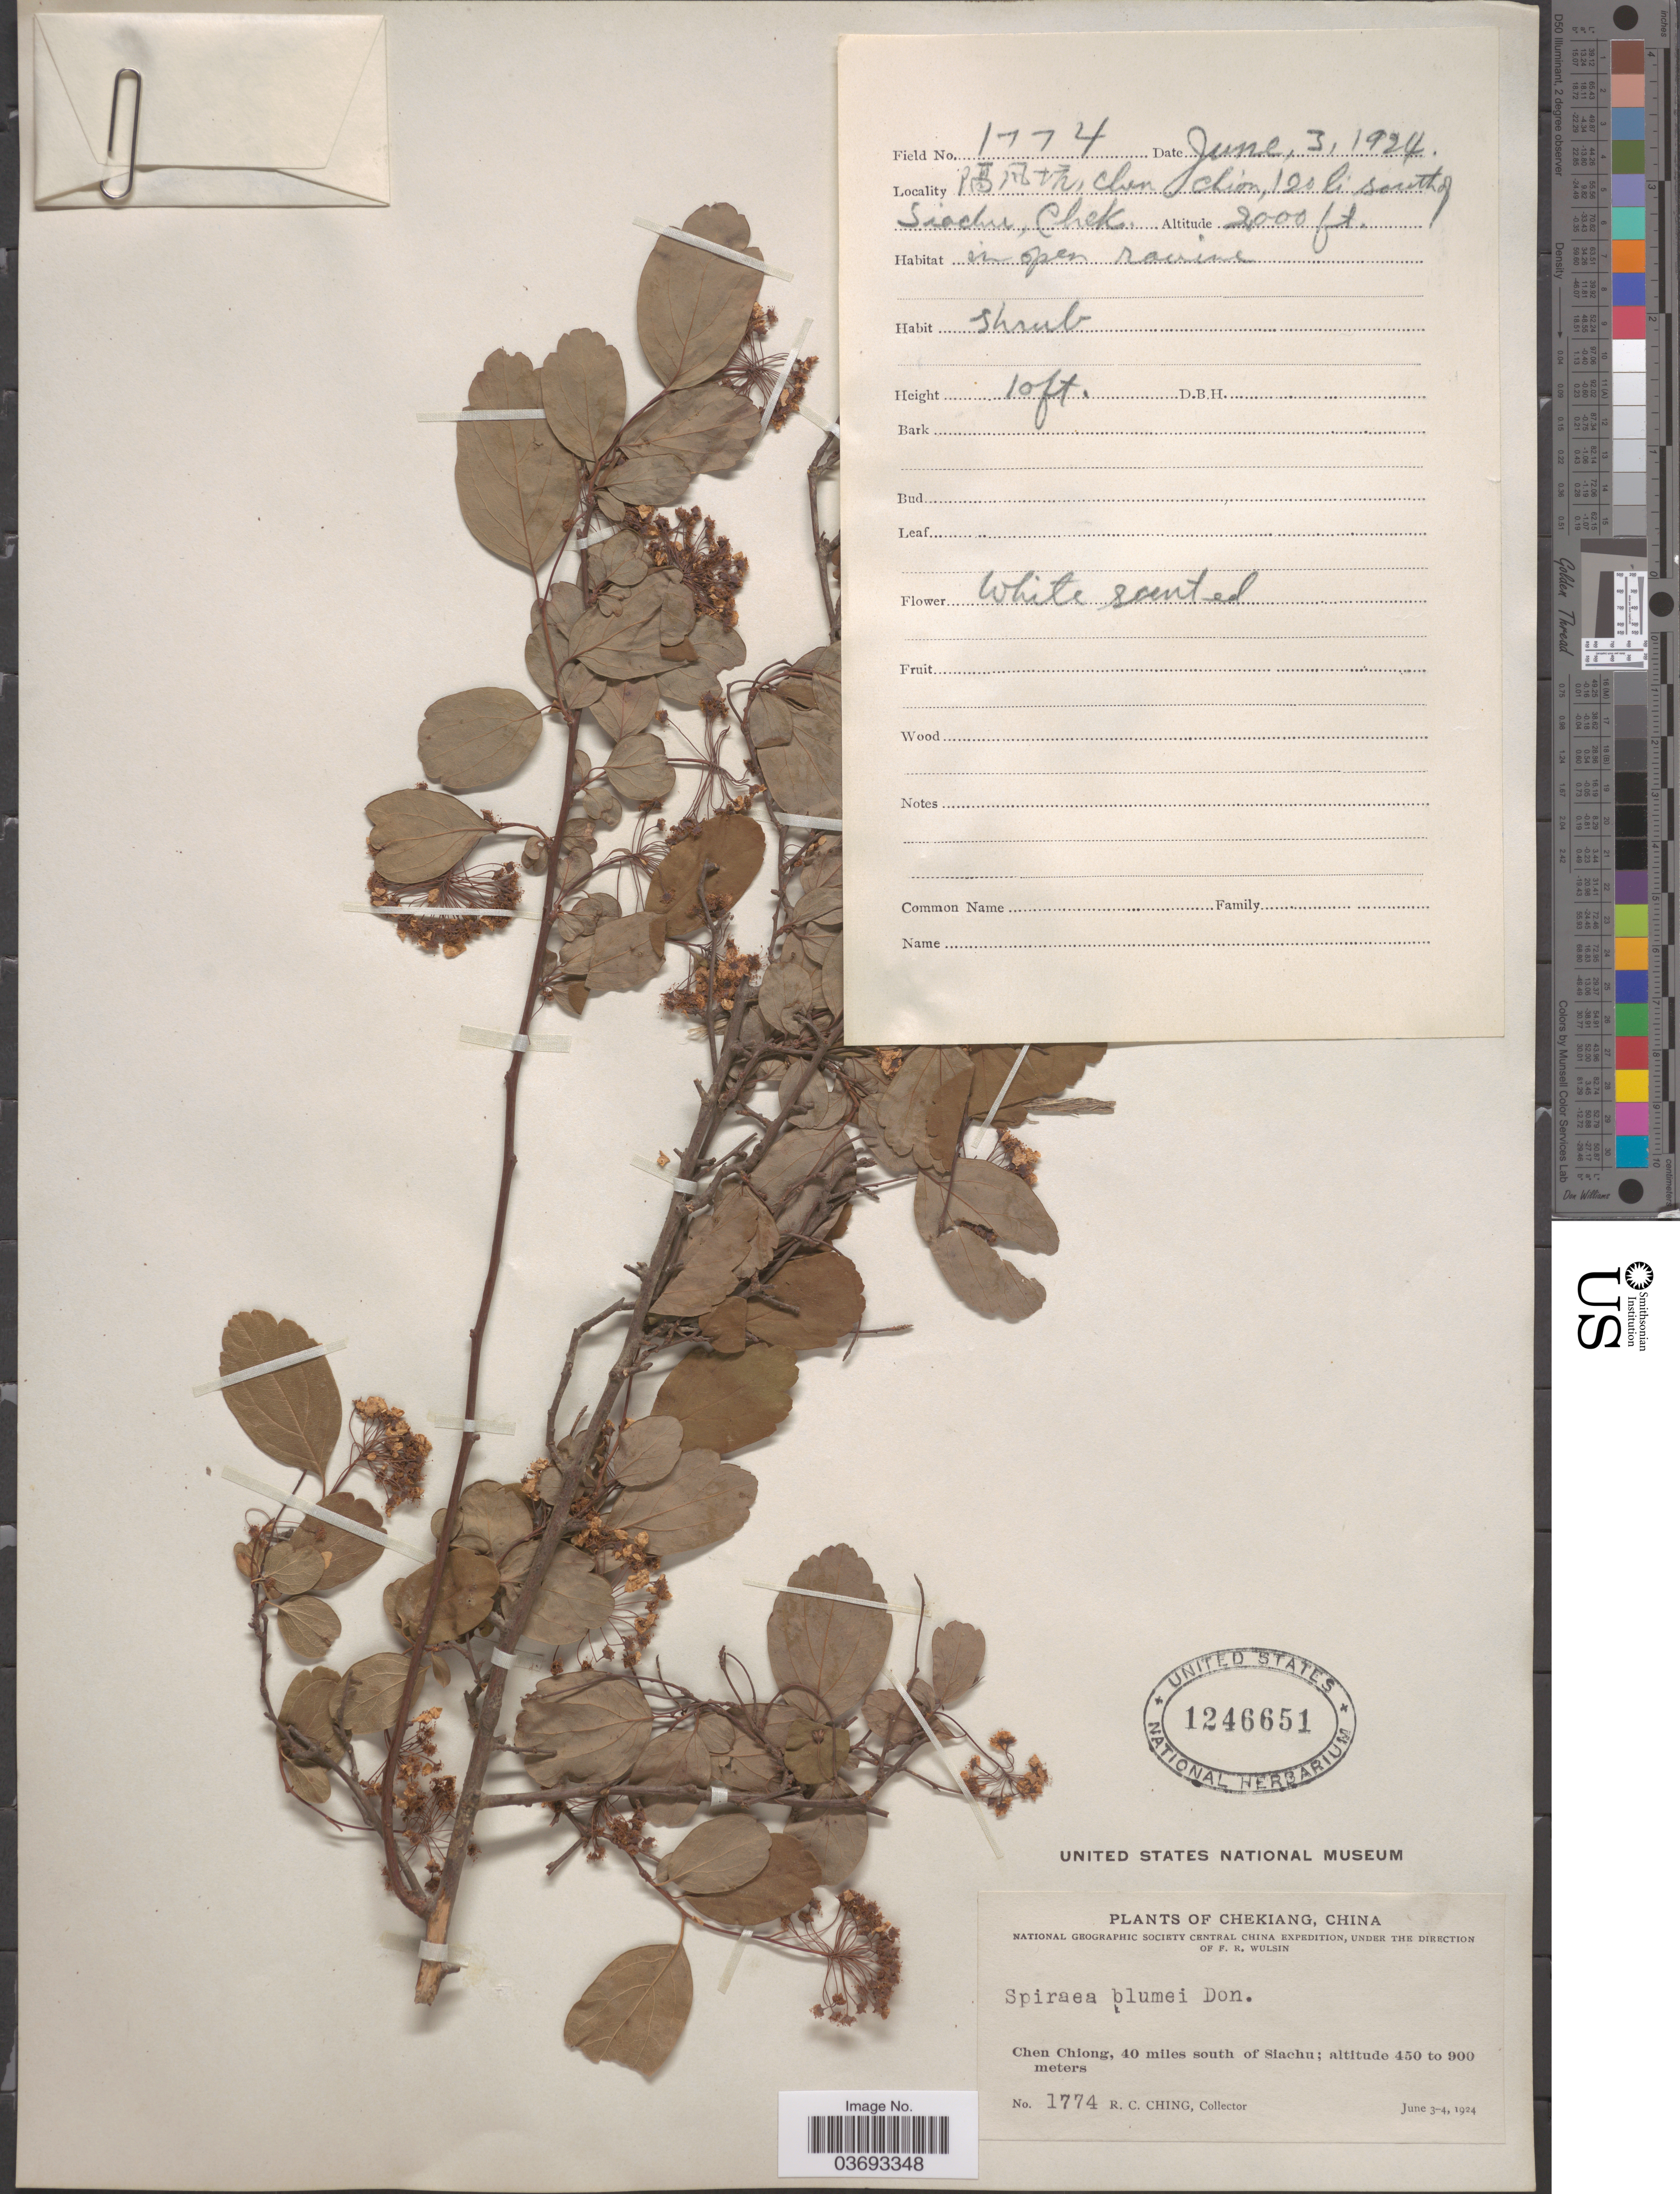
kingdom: Plantae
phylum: Tracheophyta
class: Magnoliopsida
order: Rosales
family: Rosaceae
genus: Spiraea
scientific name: Spiraea blumei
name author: G. Don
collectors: R. C. Ching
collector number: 1774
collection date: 1924-06-03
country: China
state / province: Zhejiang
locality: X, Chen Chion, 120 li south of Siachu. Chekiang. Chen Chiong, 40 miles south of Siachu.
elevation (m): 610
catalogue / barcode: US 1246651